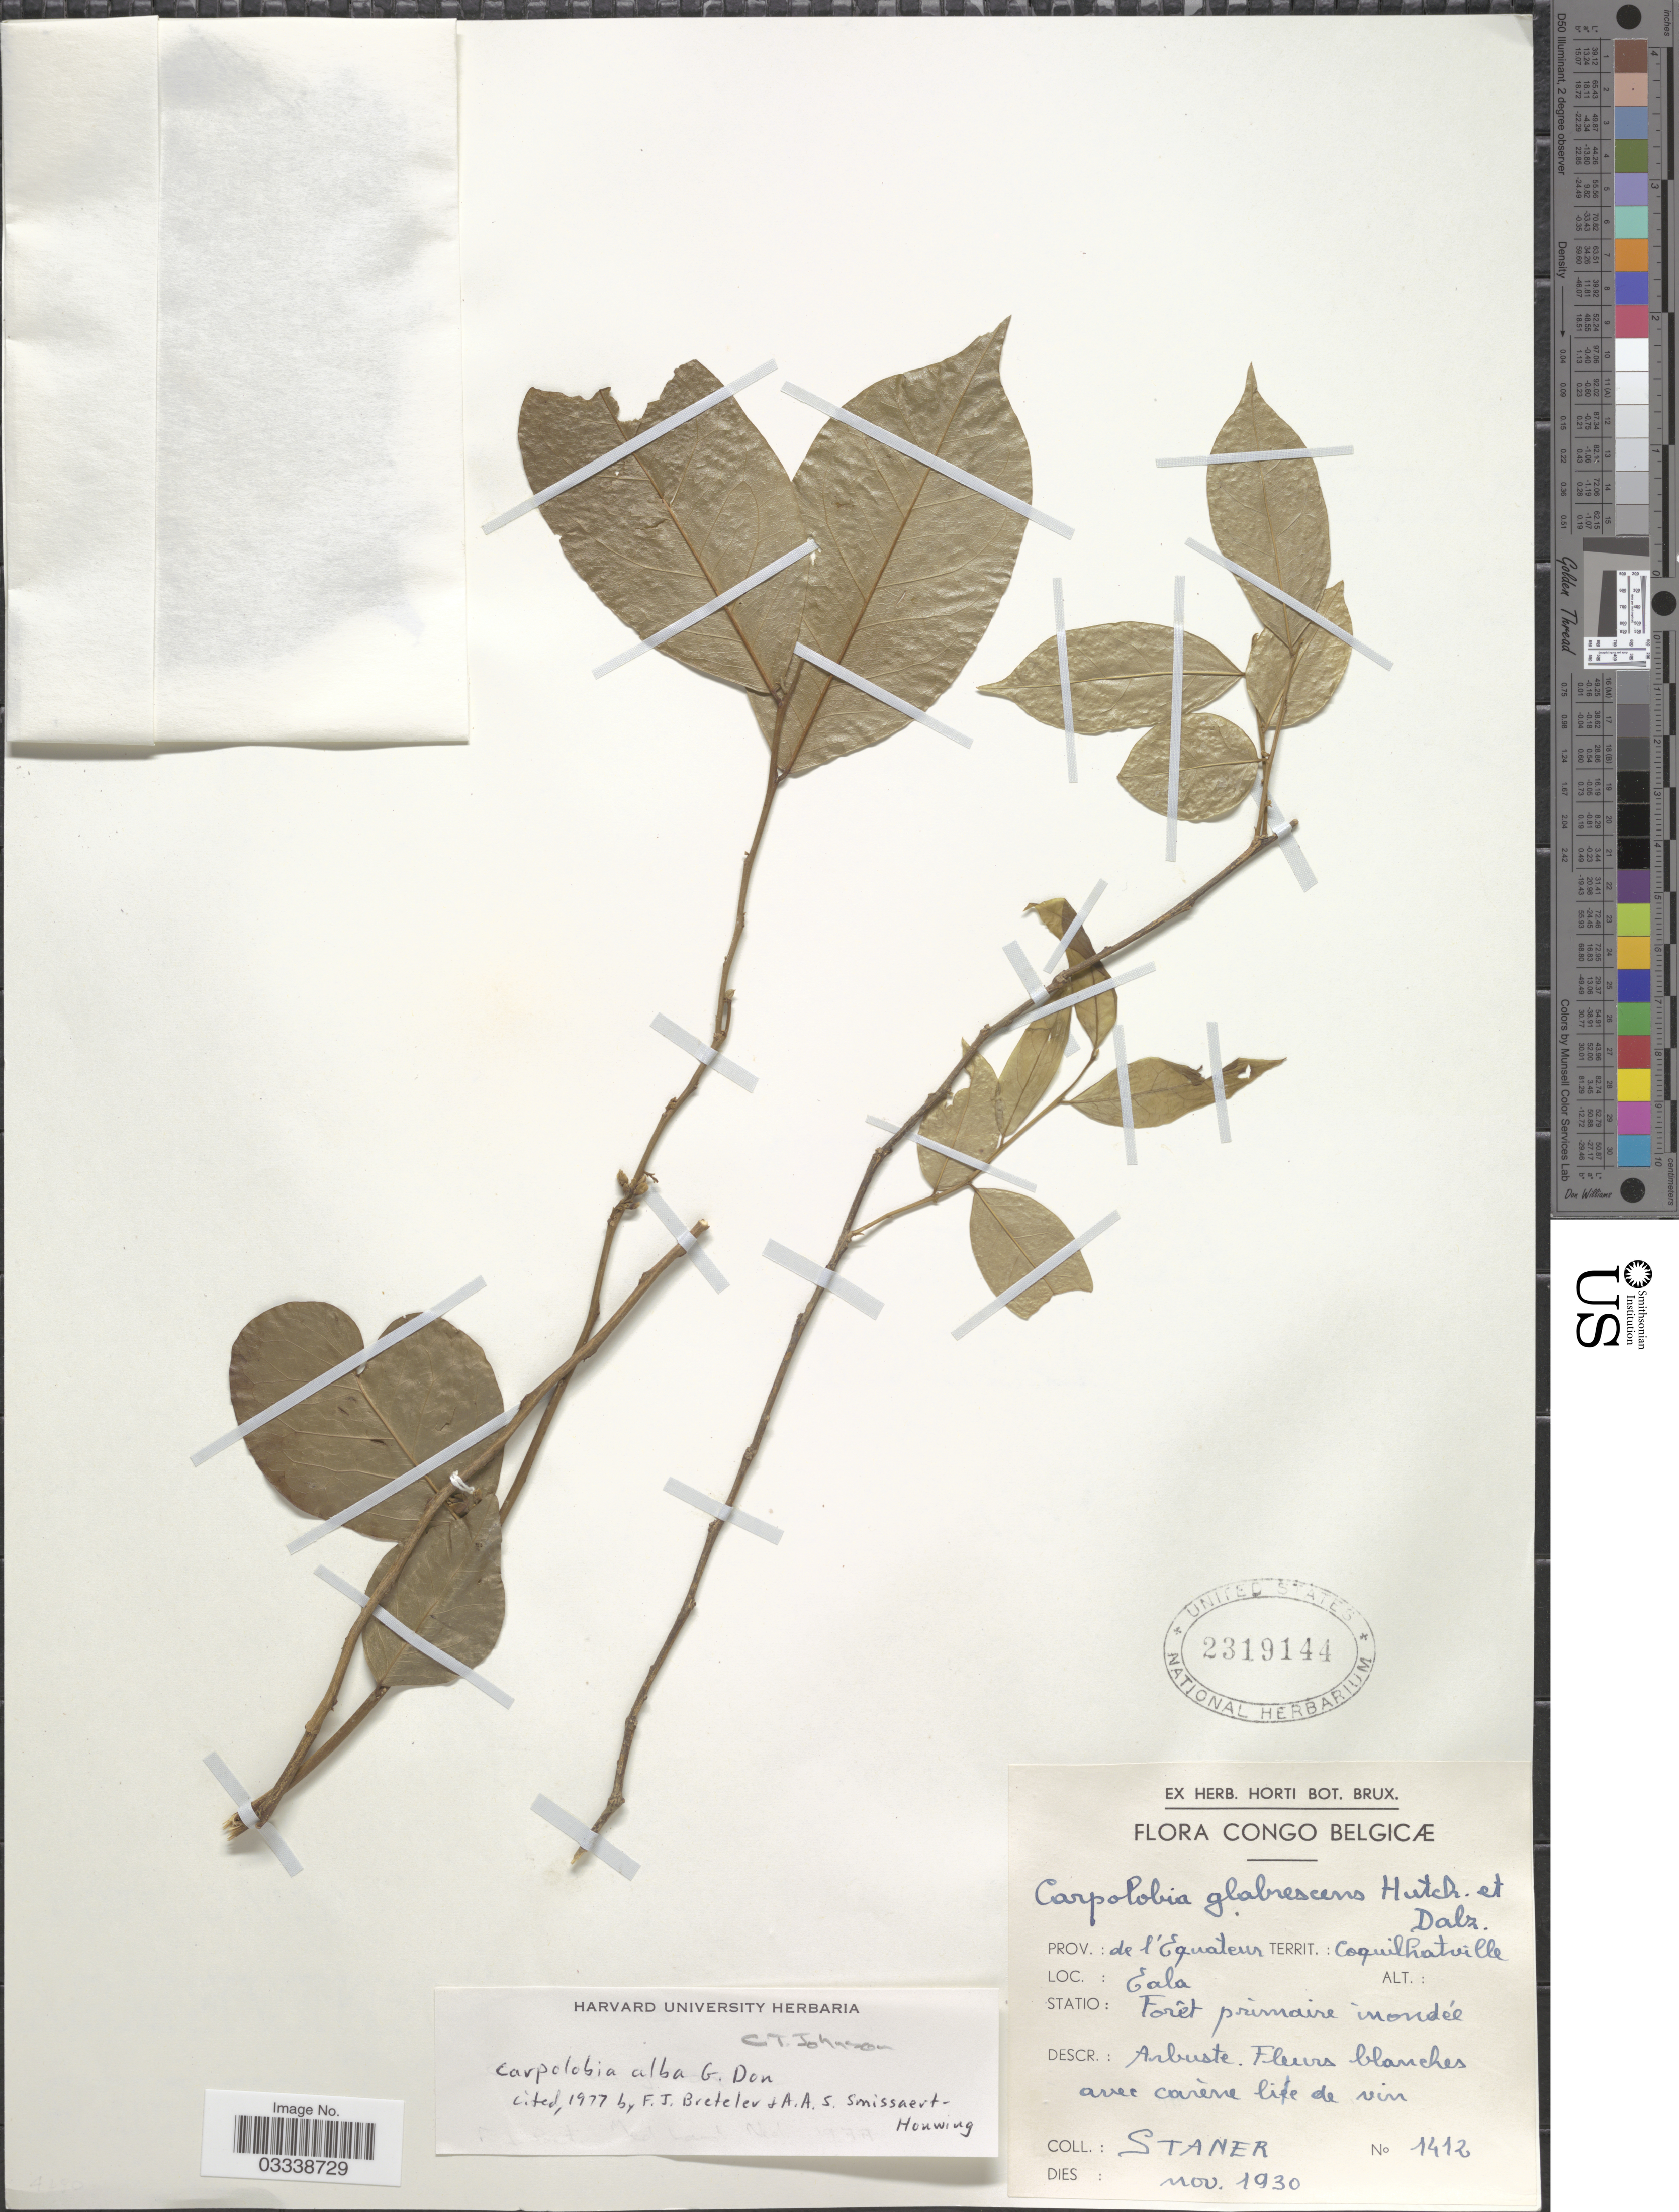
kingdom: Plantae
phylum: Tracheophyta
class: Magnoliopsida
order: Fabales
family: Polygalaceae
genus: Carpolobia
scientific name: Carpolobia alba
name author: G. Don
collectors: -. Staner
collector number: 1412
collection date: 1930-11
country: Congo, Democratic Republic of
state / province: Equateur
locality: Congo Belgicæ. Prov.: de l'Equateur Territ.: Coquilhatville. Eala.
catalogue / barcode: US 2319144